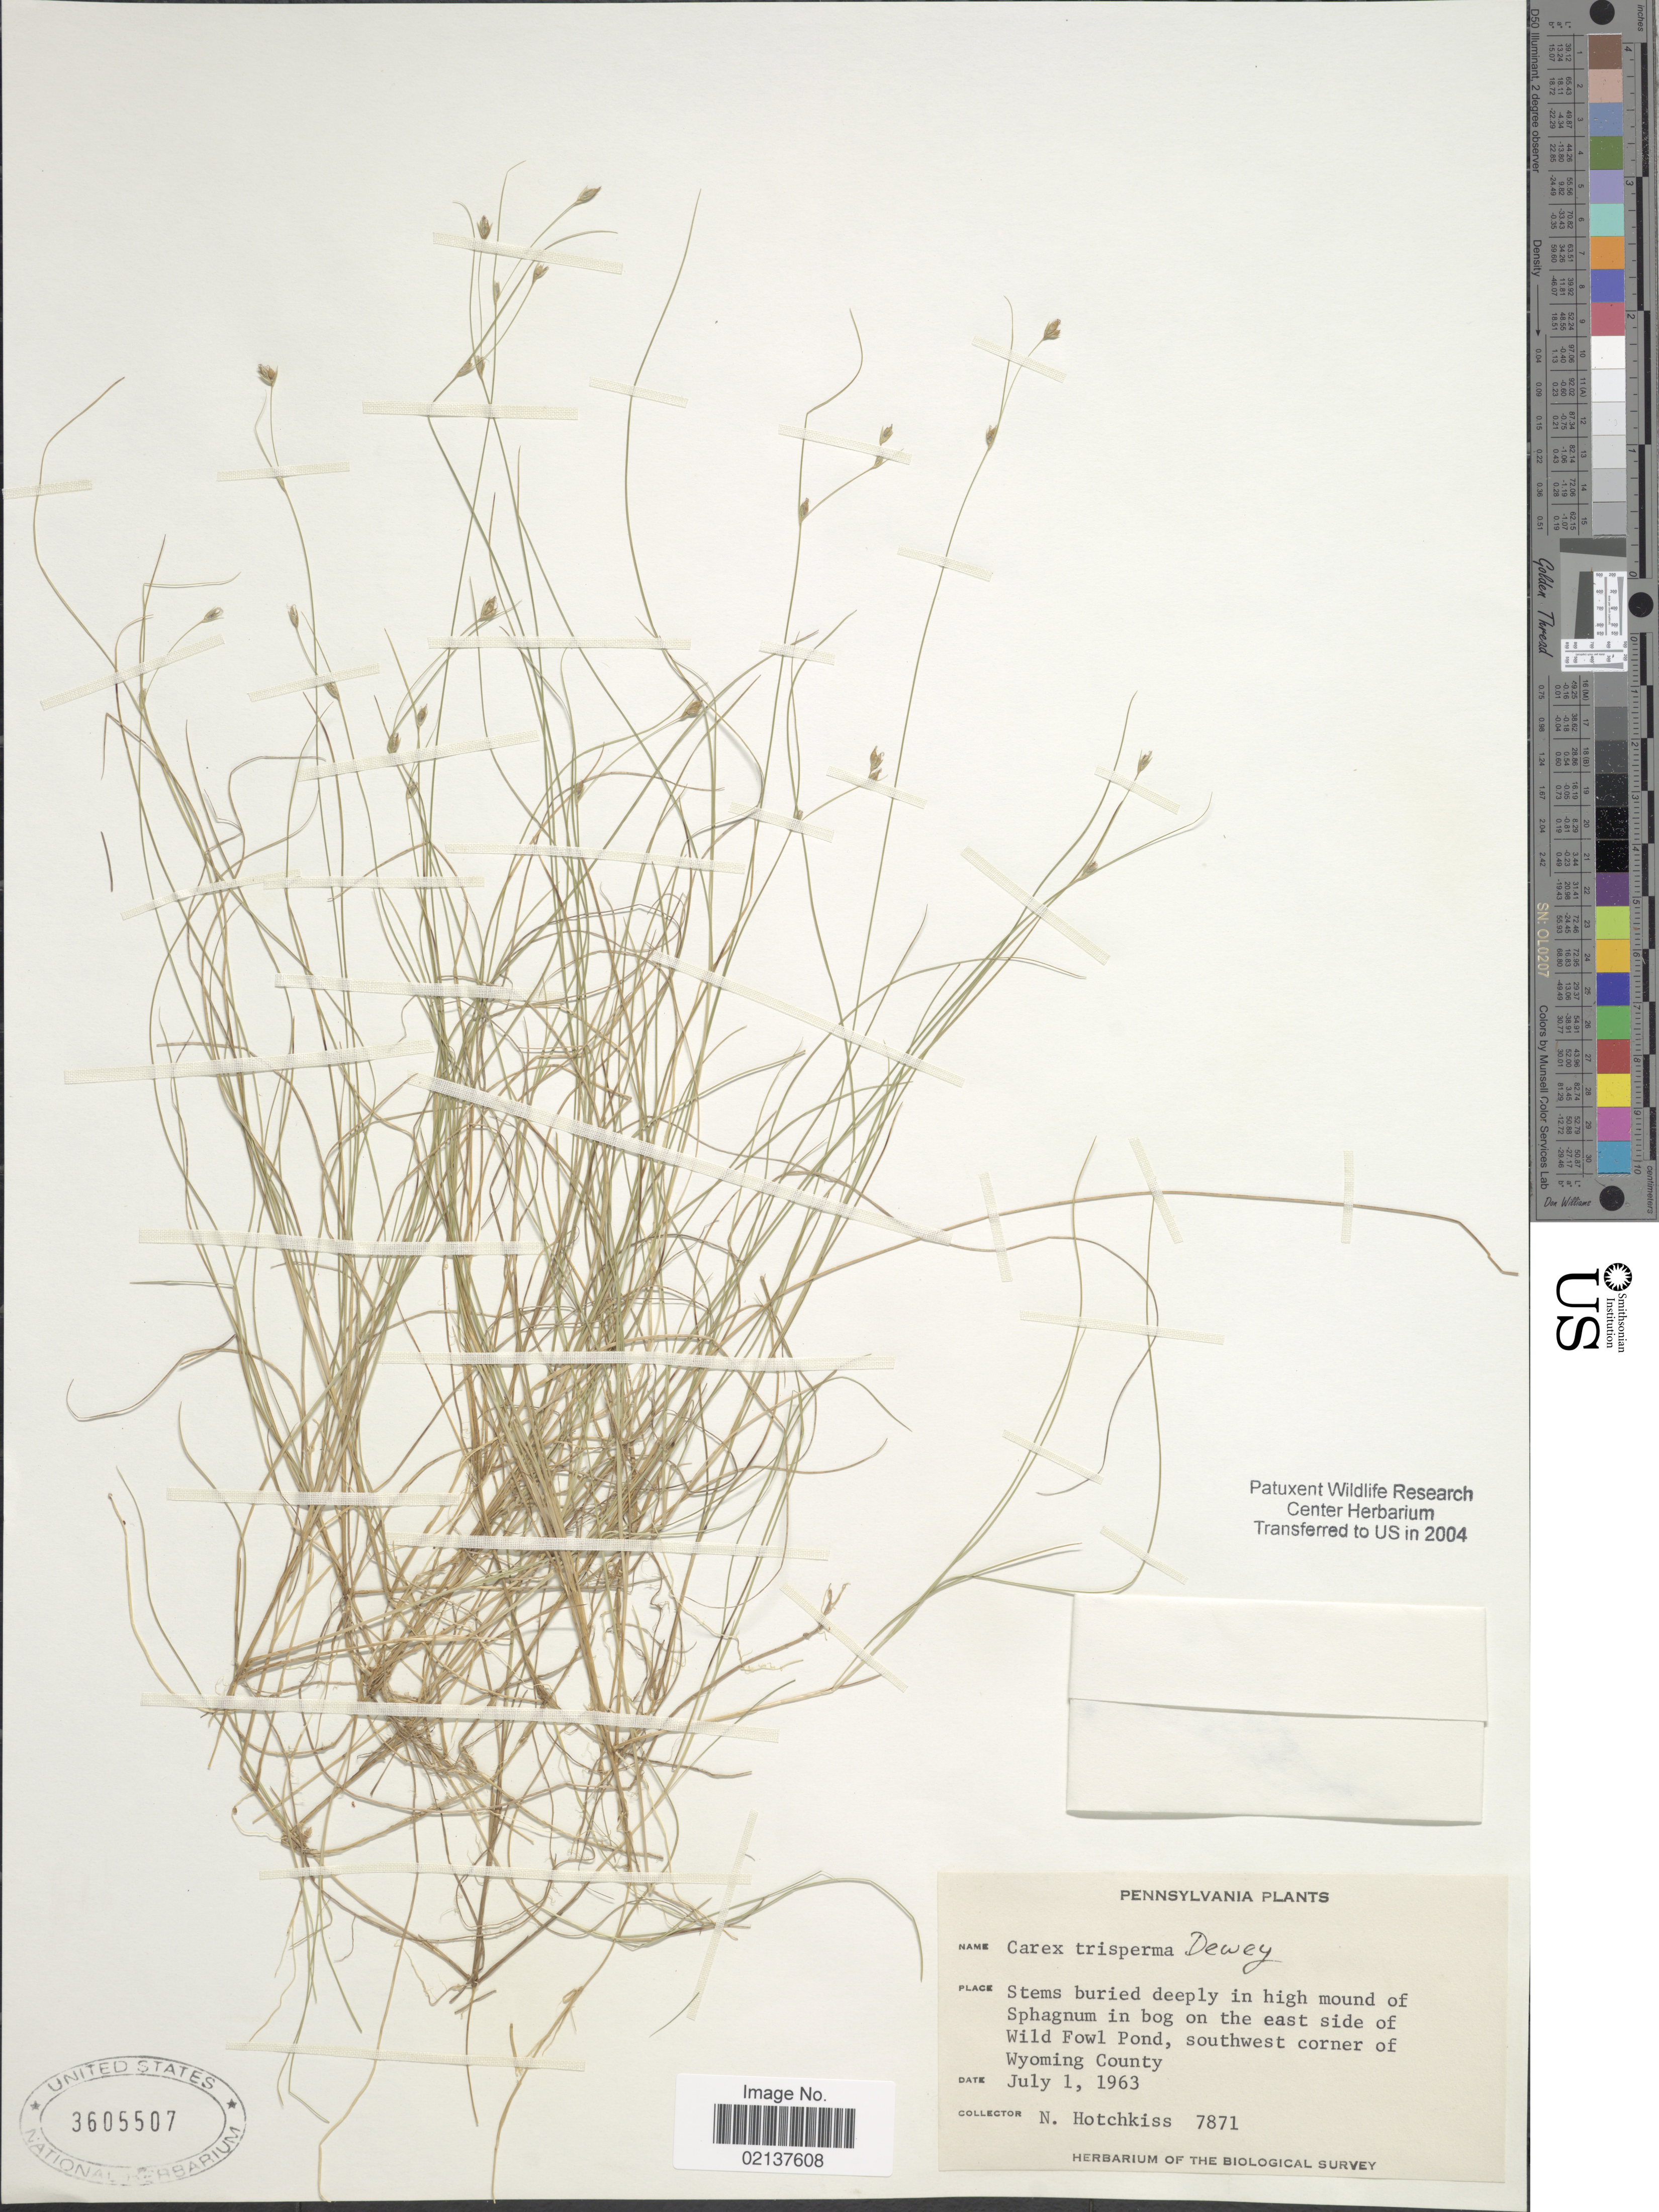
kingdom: Plantae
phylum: Tracheophyta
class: Liliopsida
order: Poales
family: Cyperaceae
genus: Carex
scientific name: Carex trisperma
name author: Dewey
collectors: N. Hotchkiss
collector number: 7871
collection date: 1963-07-01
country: United States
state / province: Pennsylvania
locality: East side of Wild Fowl Pond, southwest corner of Wyoming County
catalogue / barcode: US 3605507